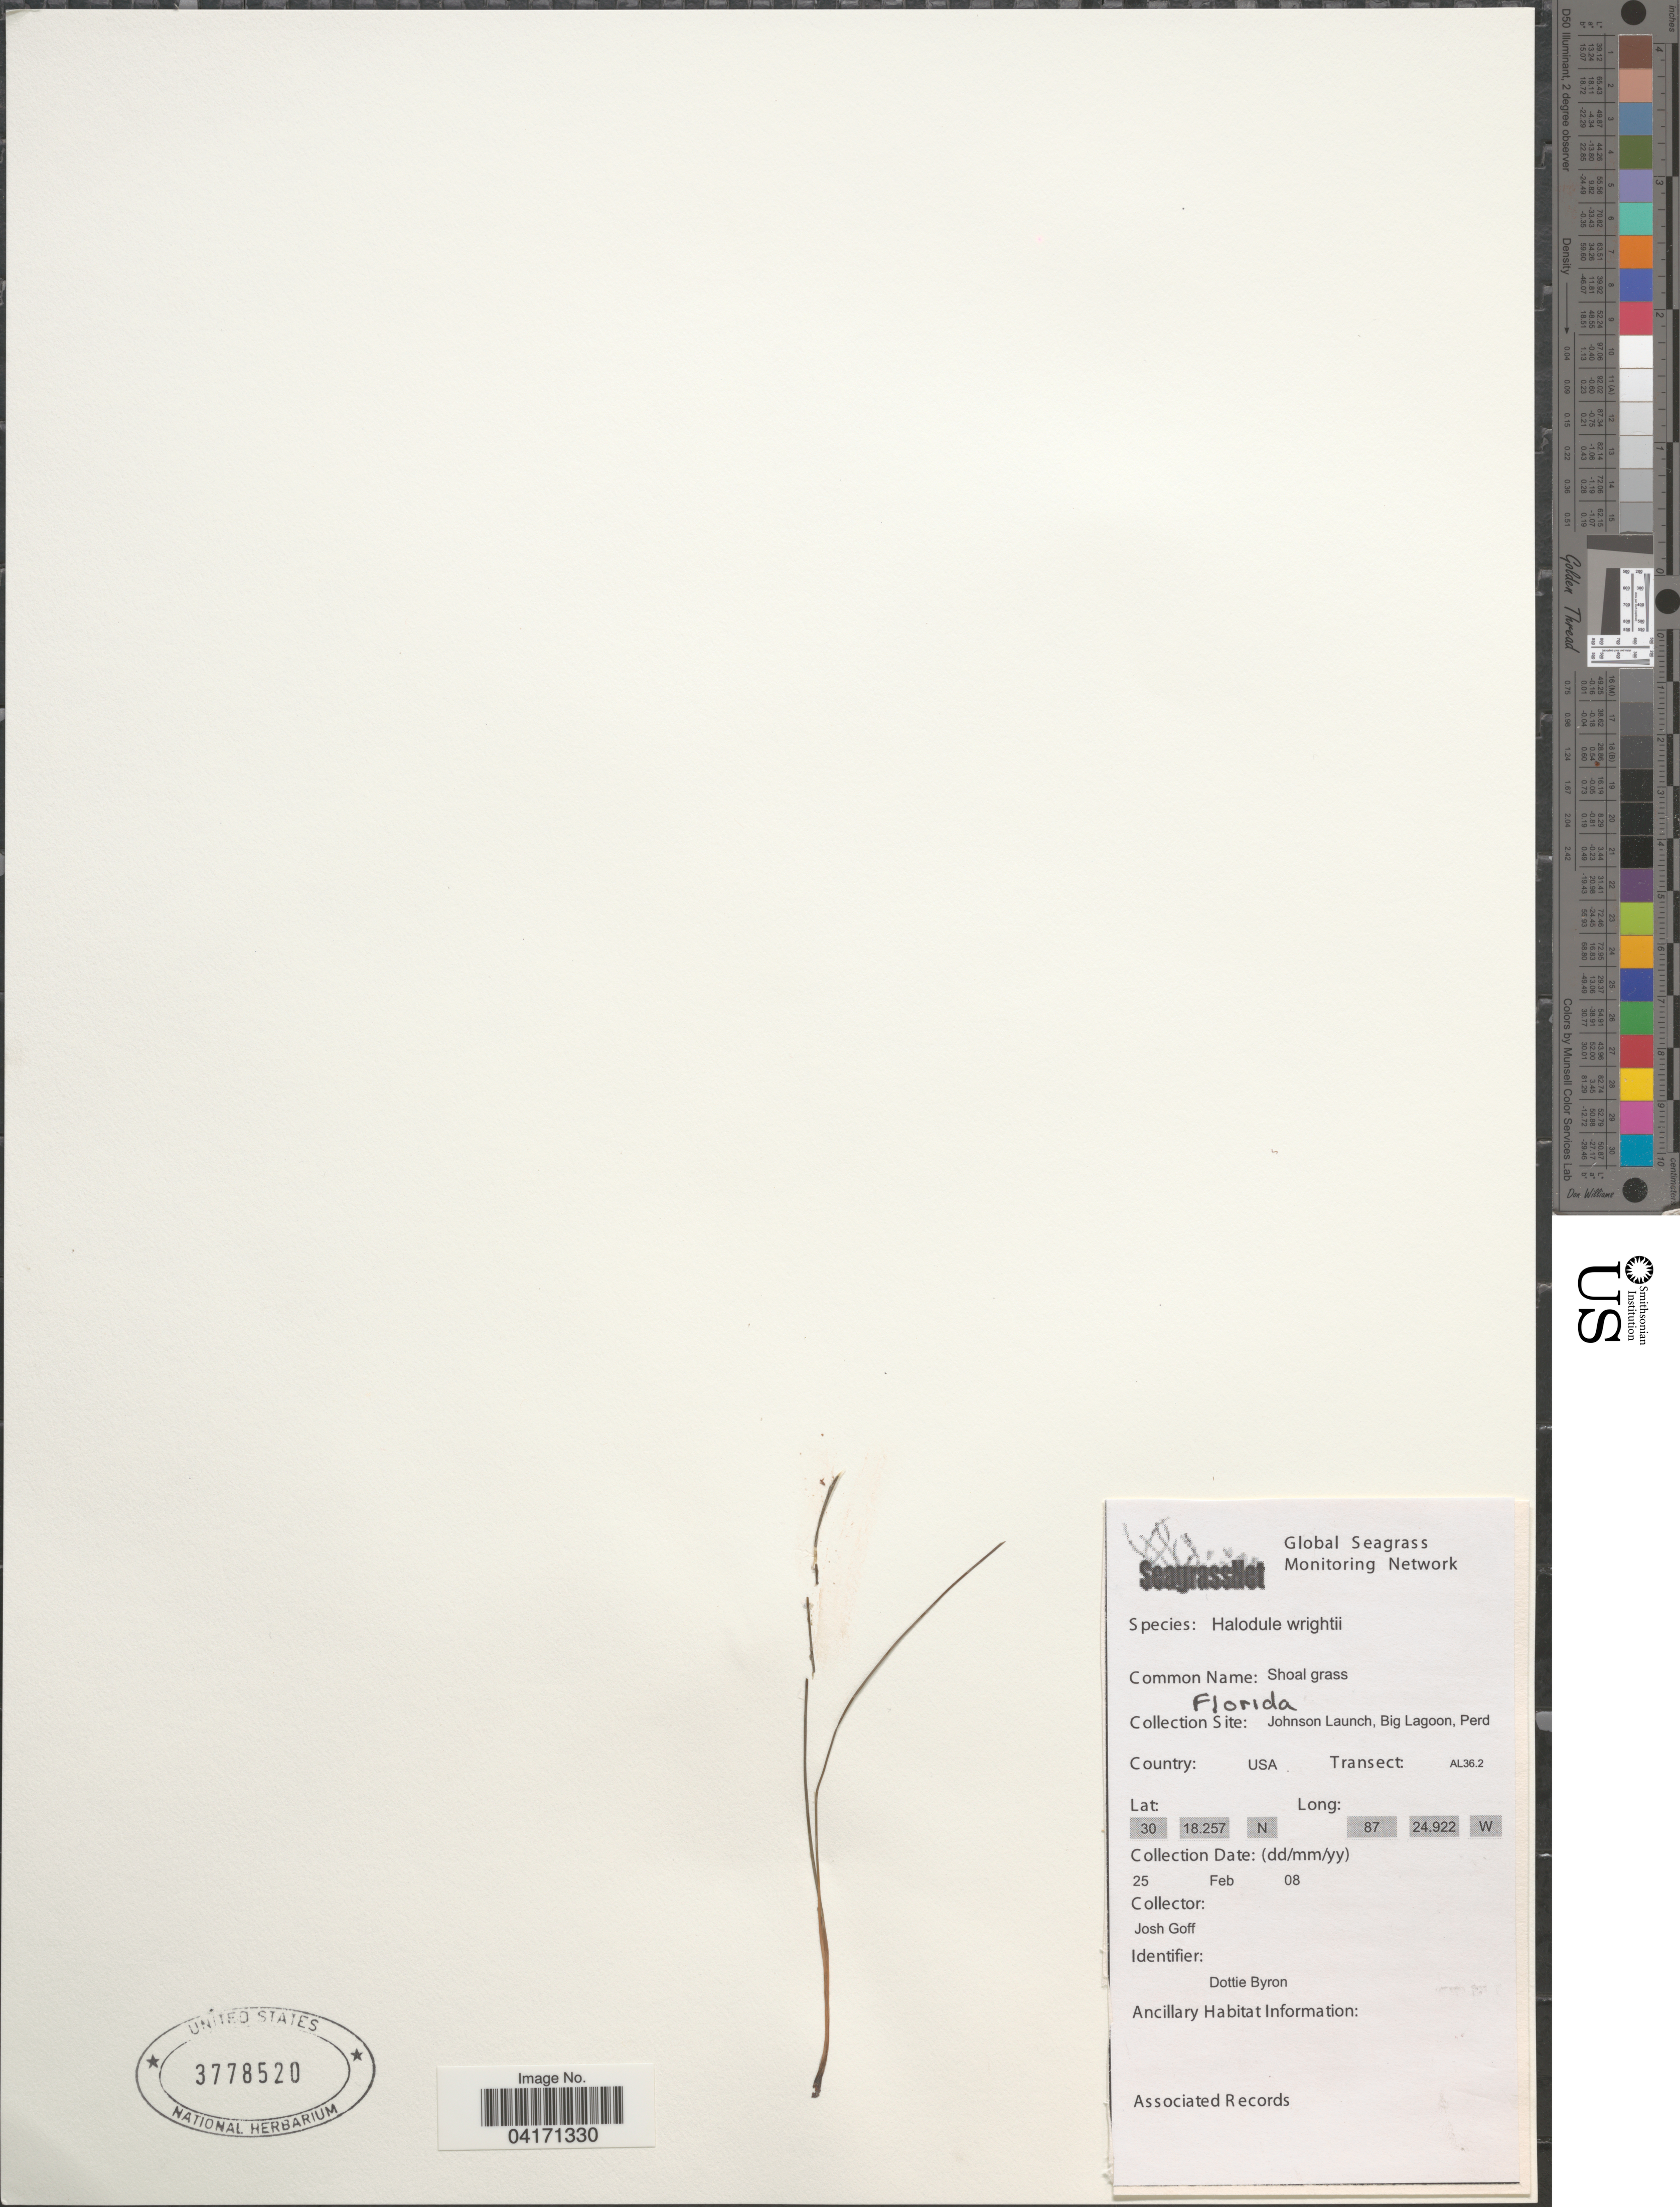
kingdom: Plantae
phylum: Tracheophyta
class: Liliopsida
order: Alismatales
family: Cymodoceaceae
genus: Halodule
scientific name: Halodule wrightii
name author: Asch.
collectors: J. Goff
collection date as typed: Transcribed d/m/y: 25/2/8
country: United States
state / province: Florida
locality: Johnson Launch, Big Lagoon, Perd. Transect: AL36.2.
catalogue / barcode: US 3778520